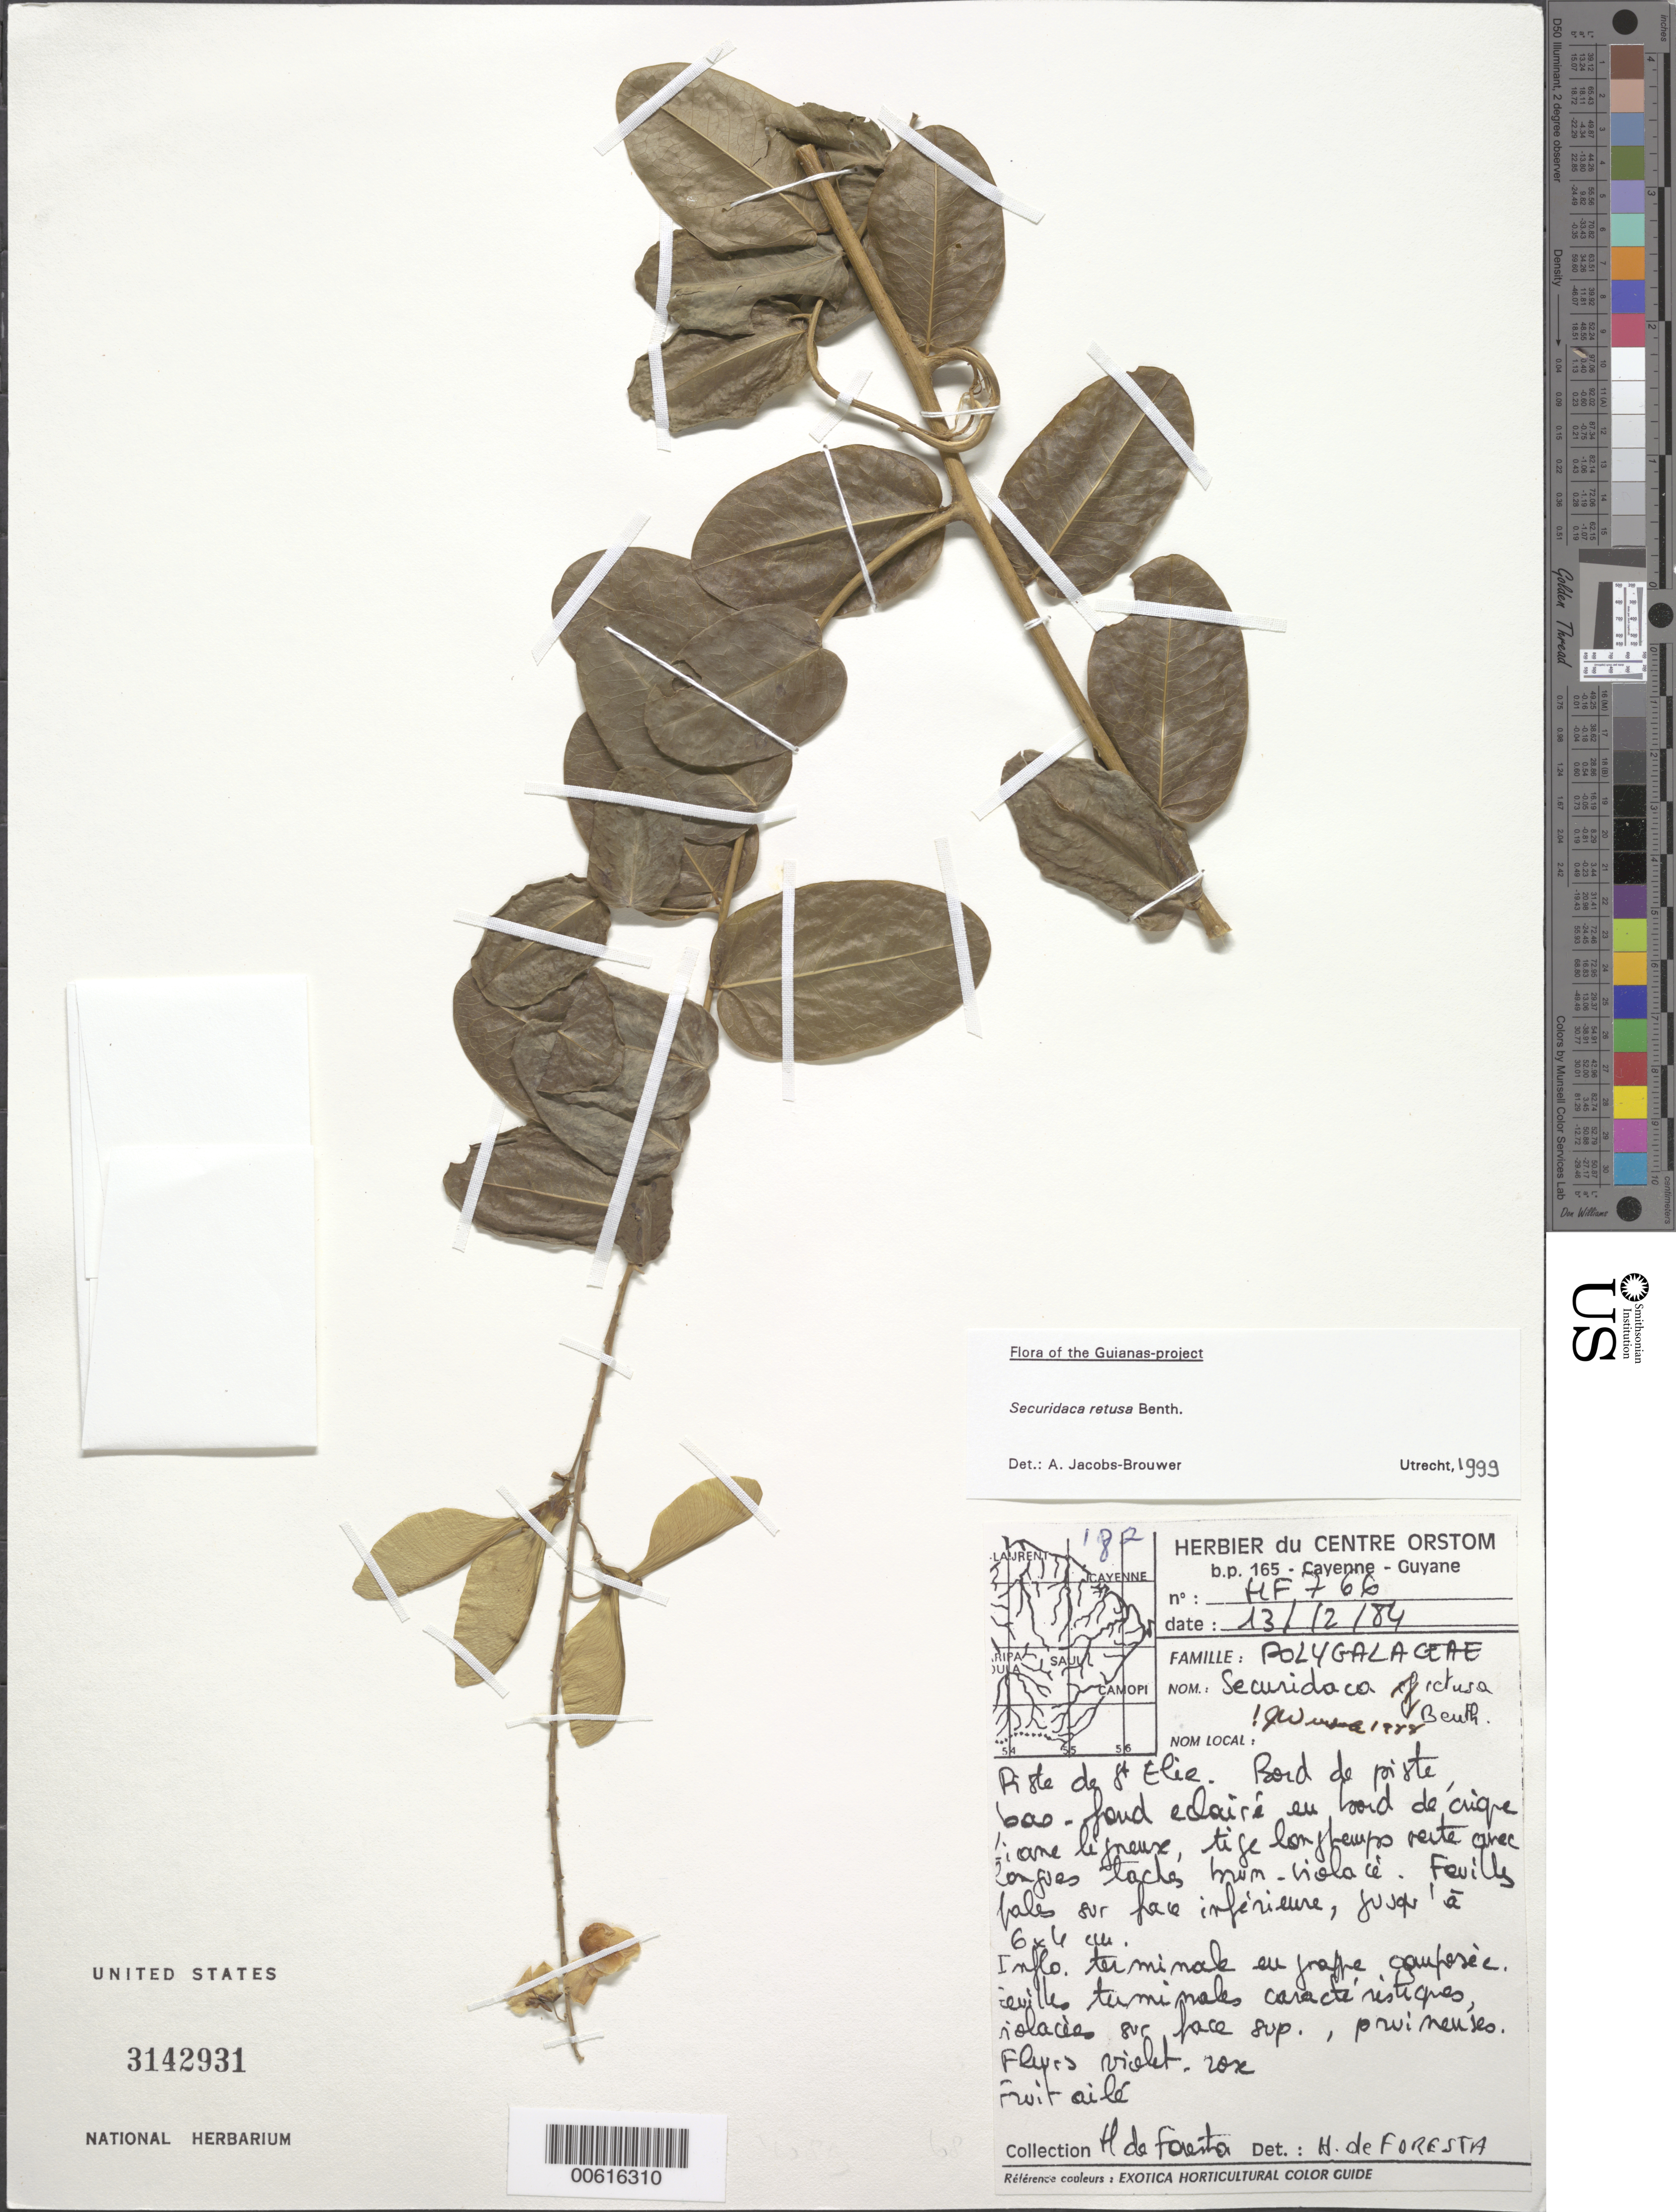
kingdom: Plantae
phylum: Tracheophyta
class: Magnoliopsida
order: Fabales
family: Polygalaceae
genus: Securidaca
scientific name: Securidaca retusa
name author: Benth.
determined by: Jacobs-Brouwer, A.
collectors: H. de Foresta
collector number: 766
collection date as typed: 13-Dec-84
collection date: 1984-12-13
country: French Guiana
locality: Piste de Saint-Élie, Bassin du Sinnamary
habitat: Bas fond eclaise en bord de crique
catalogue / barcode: US 3142931